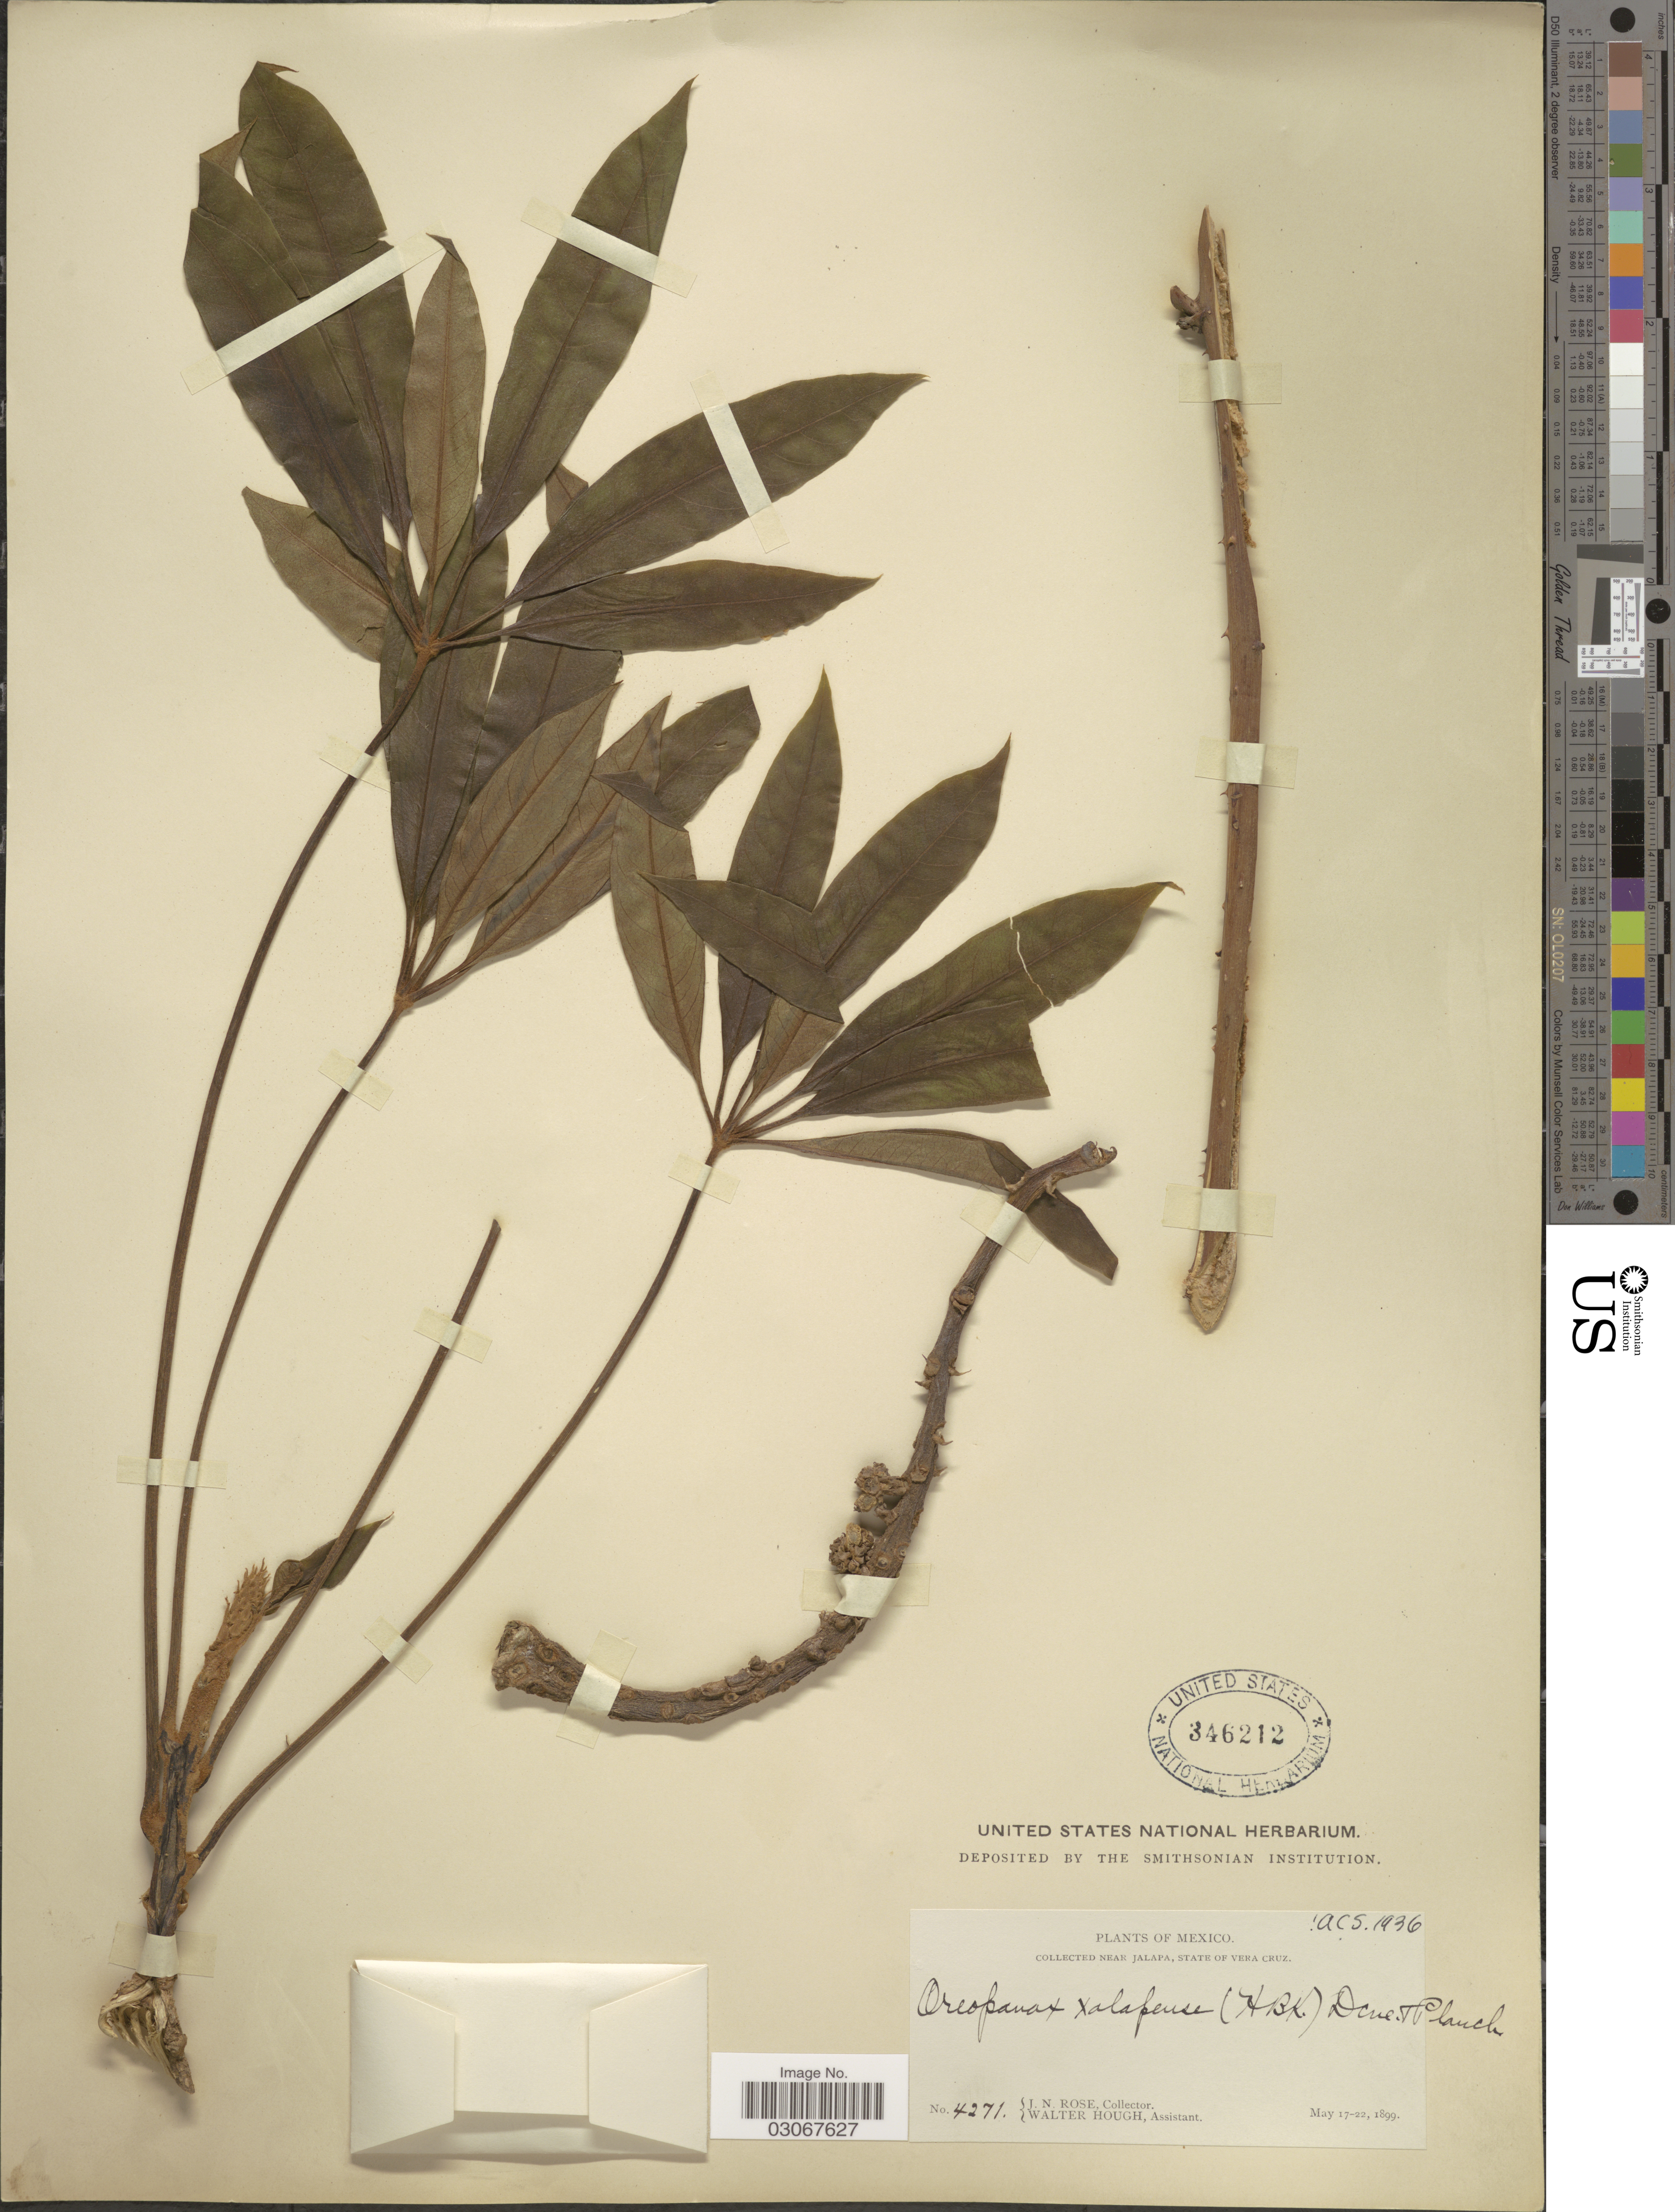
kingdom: Plantae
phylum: Tracheophyta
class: Magnoliopsida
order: Apiales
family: Araliaceae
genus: Oreopanax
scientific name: Oreopanax xalapensis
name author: (Kunth) Decne. & Planch.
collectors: J. N. Rose & W. Hough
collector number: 4271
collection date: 1899-05-17/1899-05-22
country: Mexico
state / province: Veracruz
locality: Near Jalapa.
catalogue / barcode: US 346212